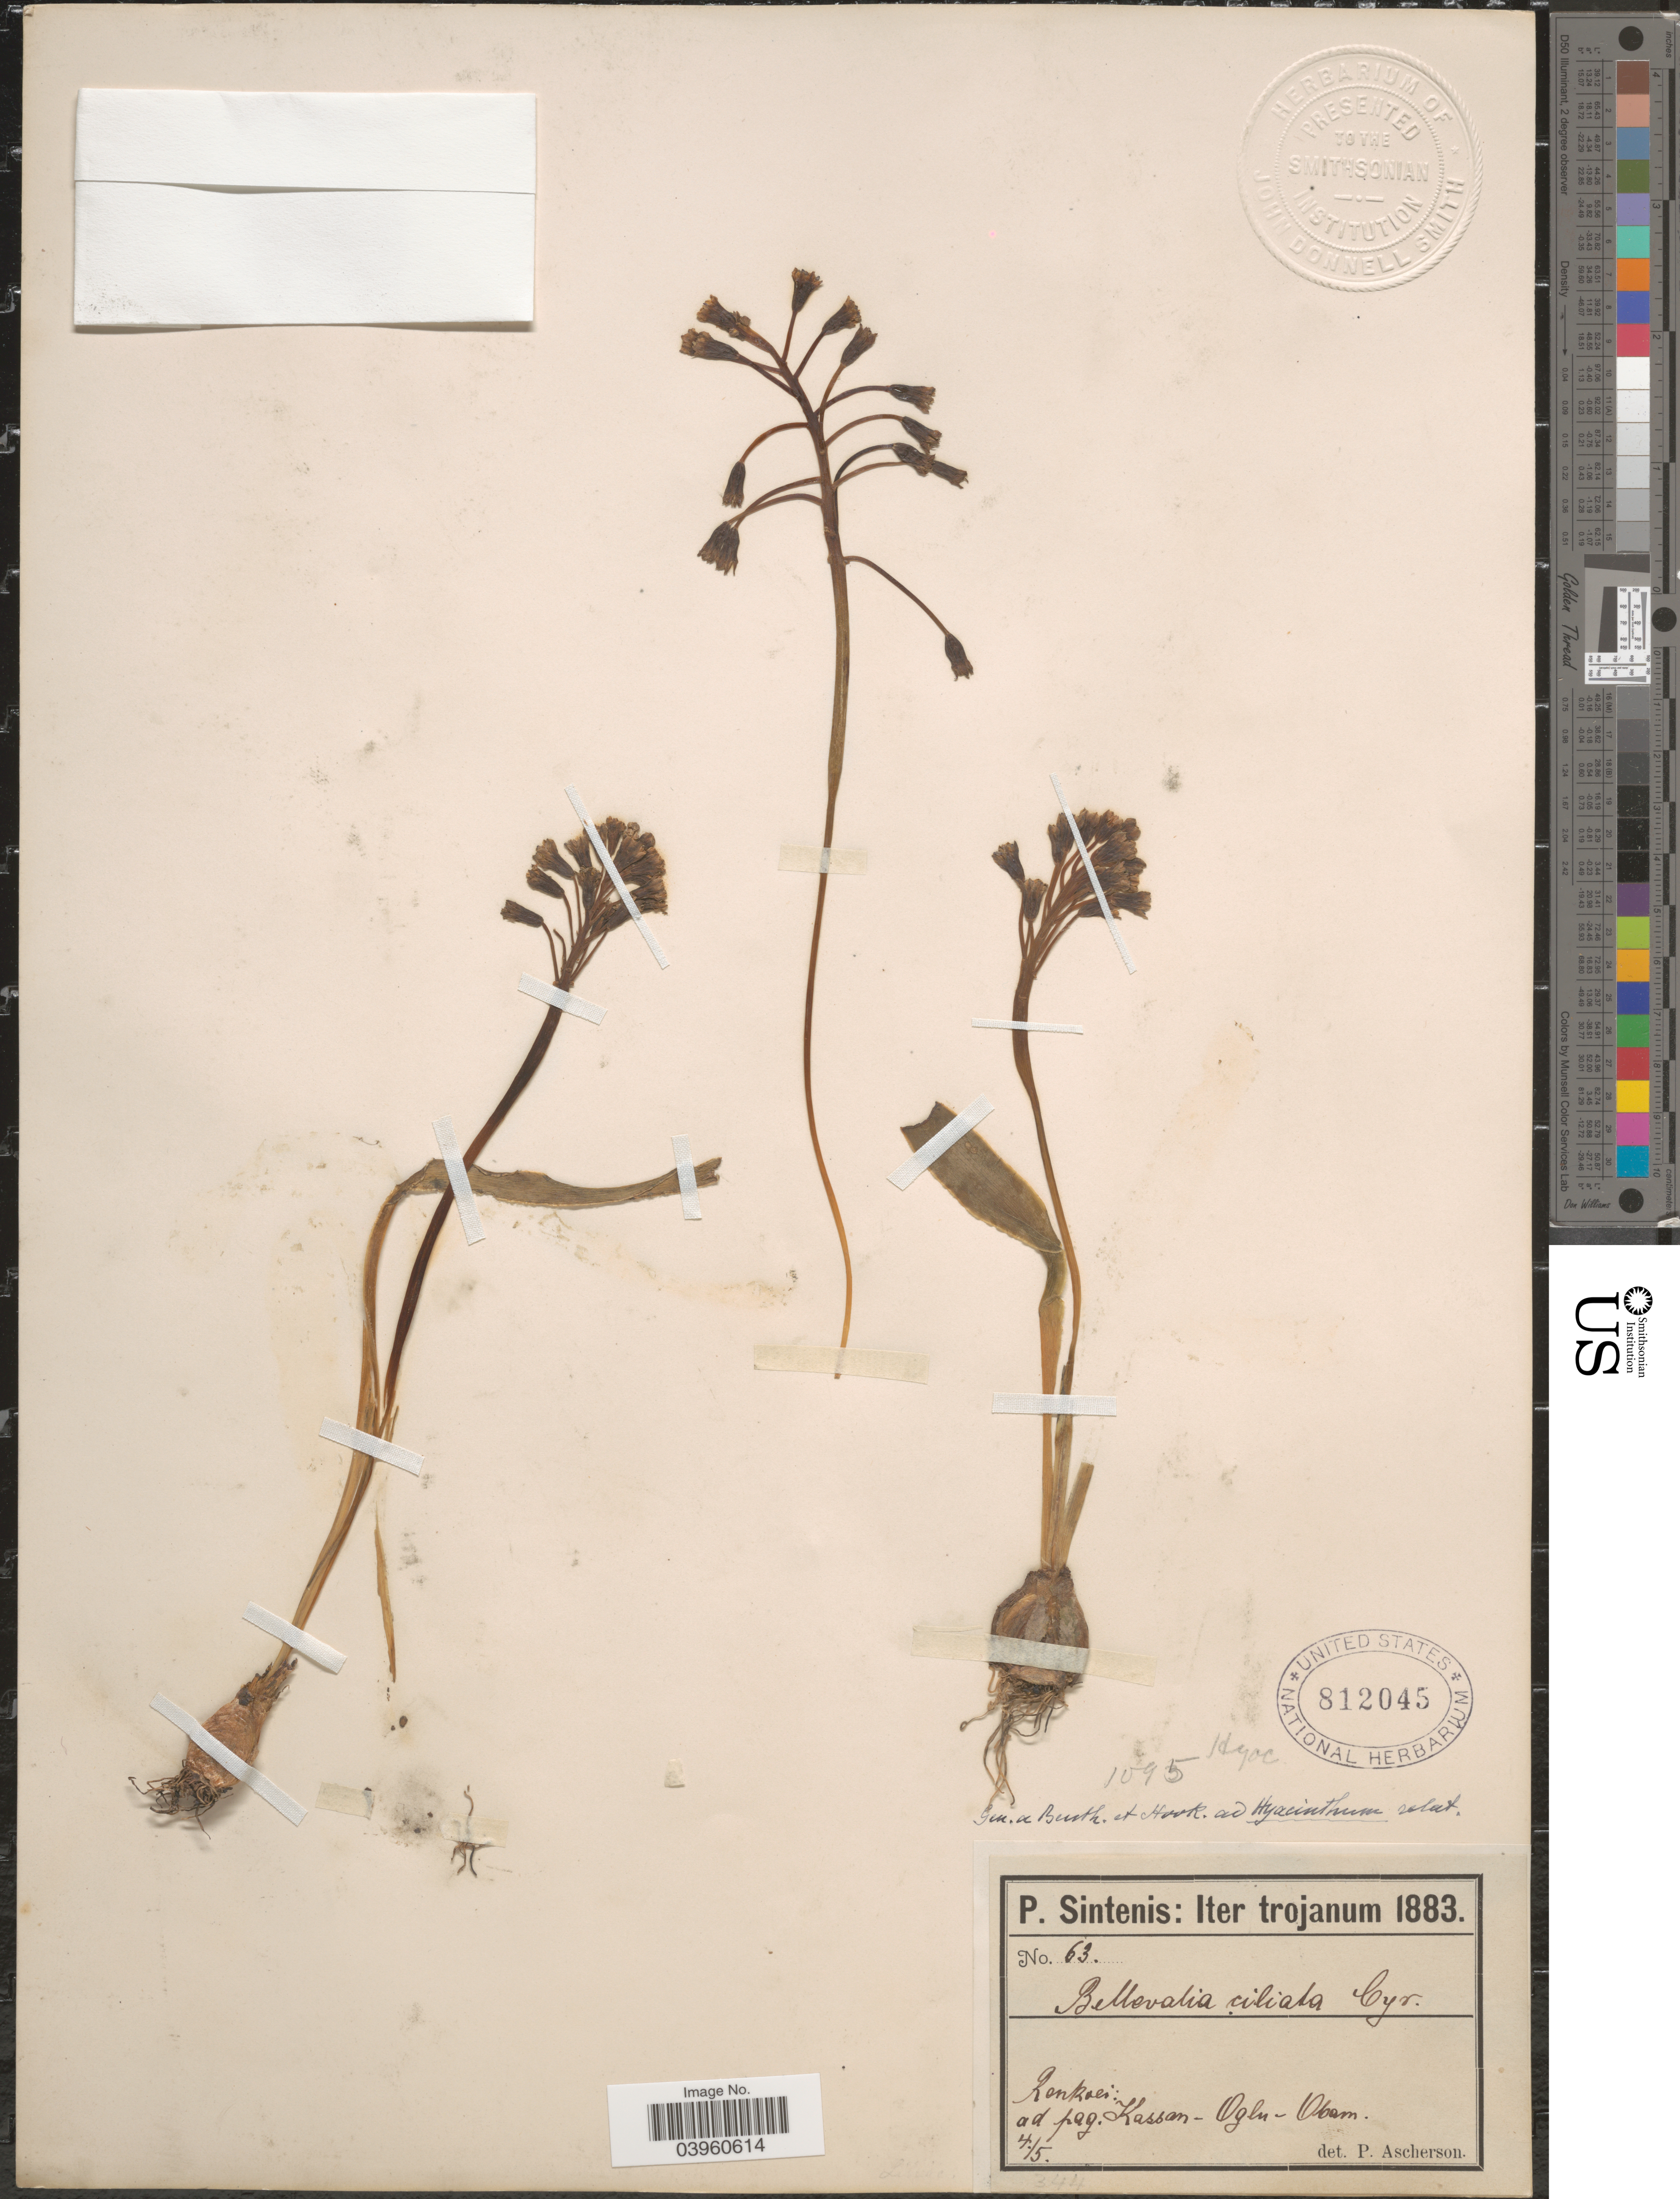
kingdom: Plantae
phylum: Tracheophyta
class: Liliopsida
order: Asparagales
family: Asparagaceae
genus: Bellevalia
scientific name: Bellevalia ciliata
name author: (Cirillo) T. Nees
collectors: P. Sintenis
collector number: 63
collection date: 1883-05-04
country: Turkey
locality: Iter trojanum. Kenkoei: ad pag. Kassan - Oglu - Obam.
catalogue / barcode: US 812045